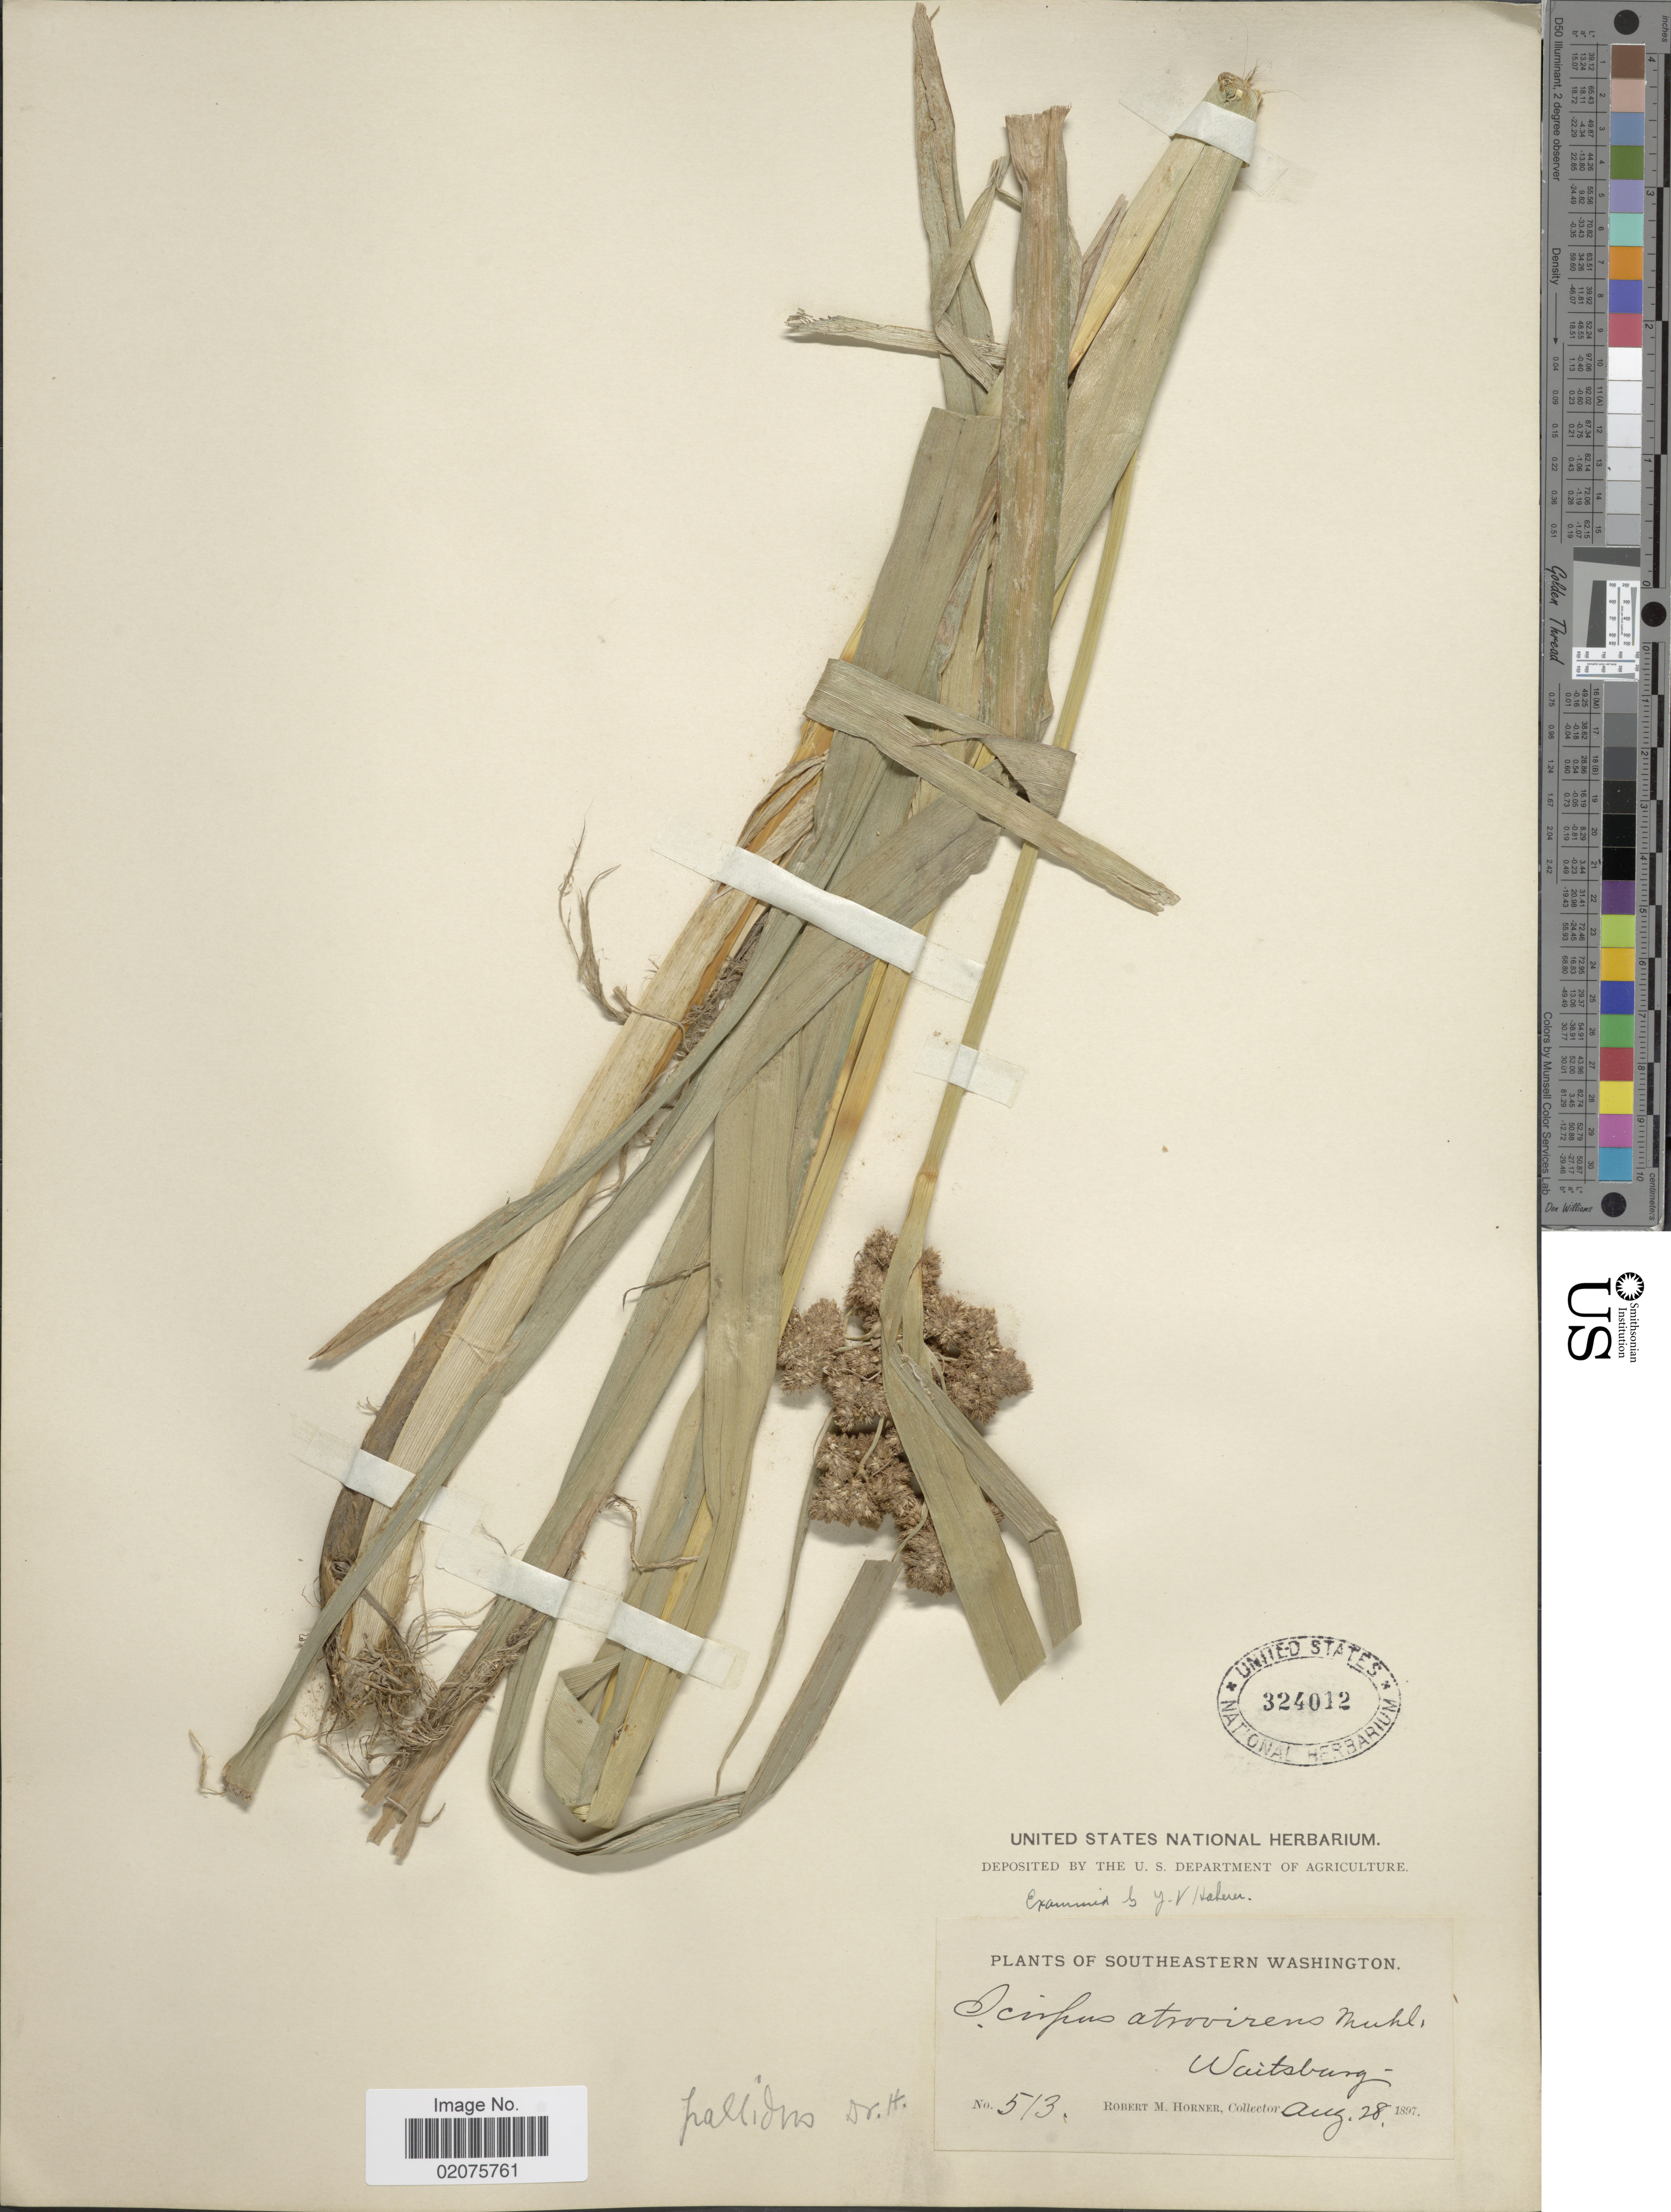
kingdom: Plantae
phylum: Tracheophyta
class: Liliopsida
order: Poales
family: Cyperaceae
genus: Scirpus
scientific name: Scirpus pallidus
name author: (Britton) Fernald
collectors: R. Horner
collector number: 513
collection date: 1897-08-28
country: United States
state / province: Washington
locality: Southeastern Washington. Waitsburg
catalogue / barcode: US 324012